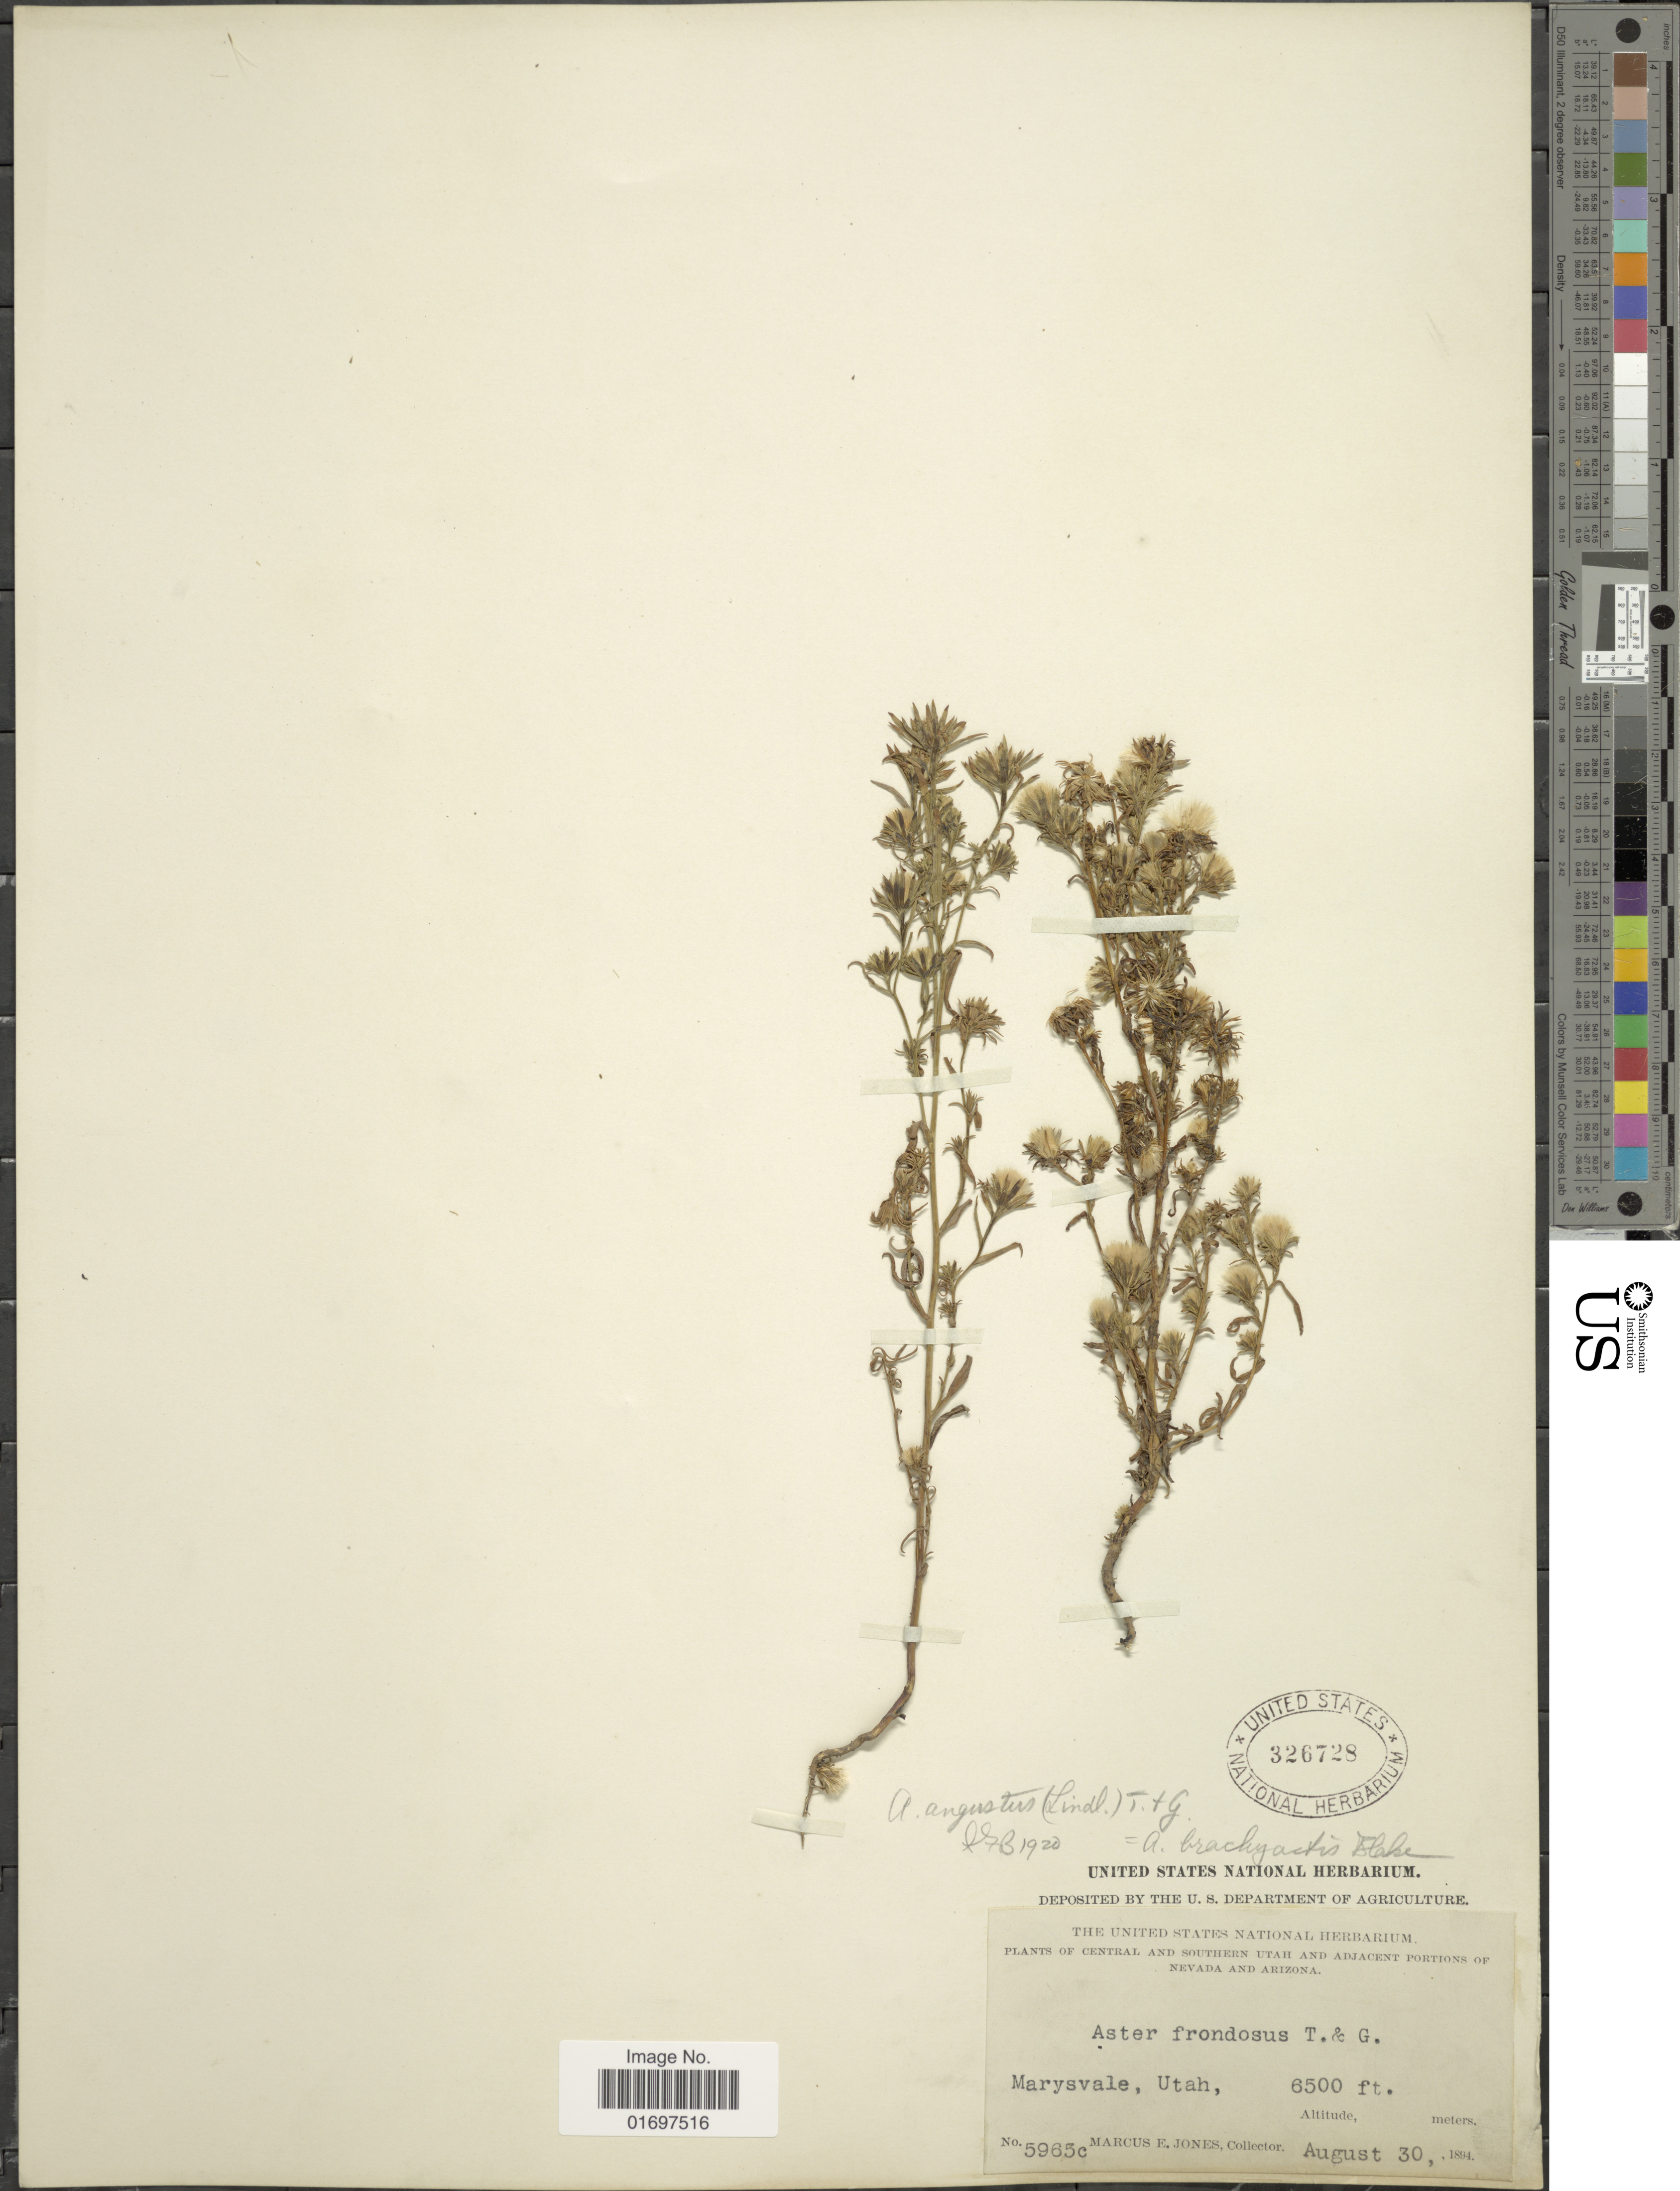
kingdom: Plantae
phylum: Tracheophyta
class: Magnoliopsida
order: Asterales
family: Asteraceae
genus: Symphyotrichum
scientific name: Symphyotrichum ciliatum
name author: (Ledeb.) G.L. Nesom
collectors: M. E. Jones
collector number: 5965c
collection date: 1894-08-30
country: United States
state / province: Utah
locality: Marysvale, Utah.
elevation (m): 1981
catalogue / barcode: US 326728